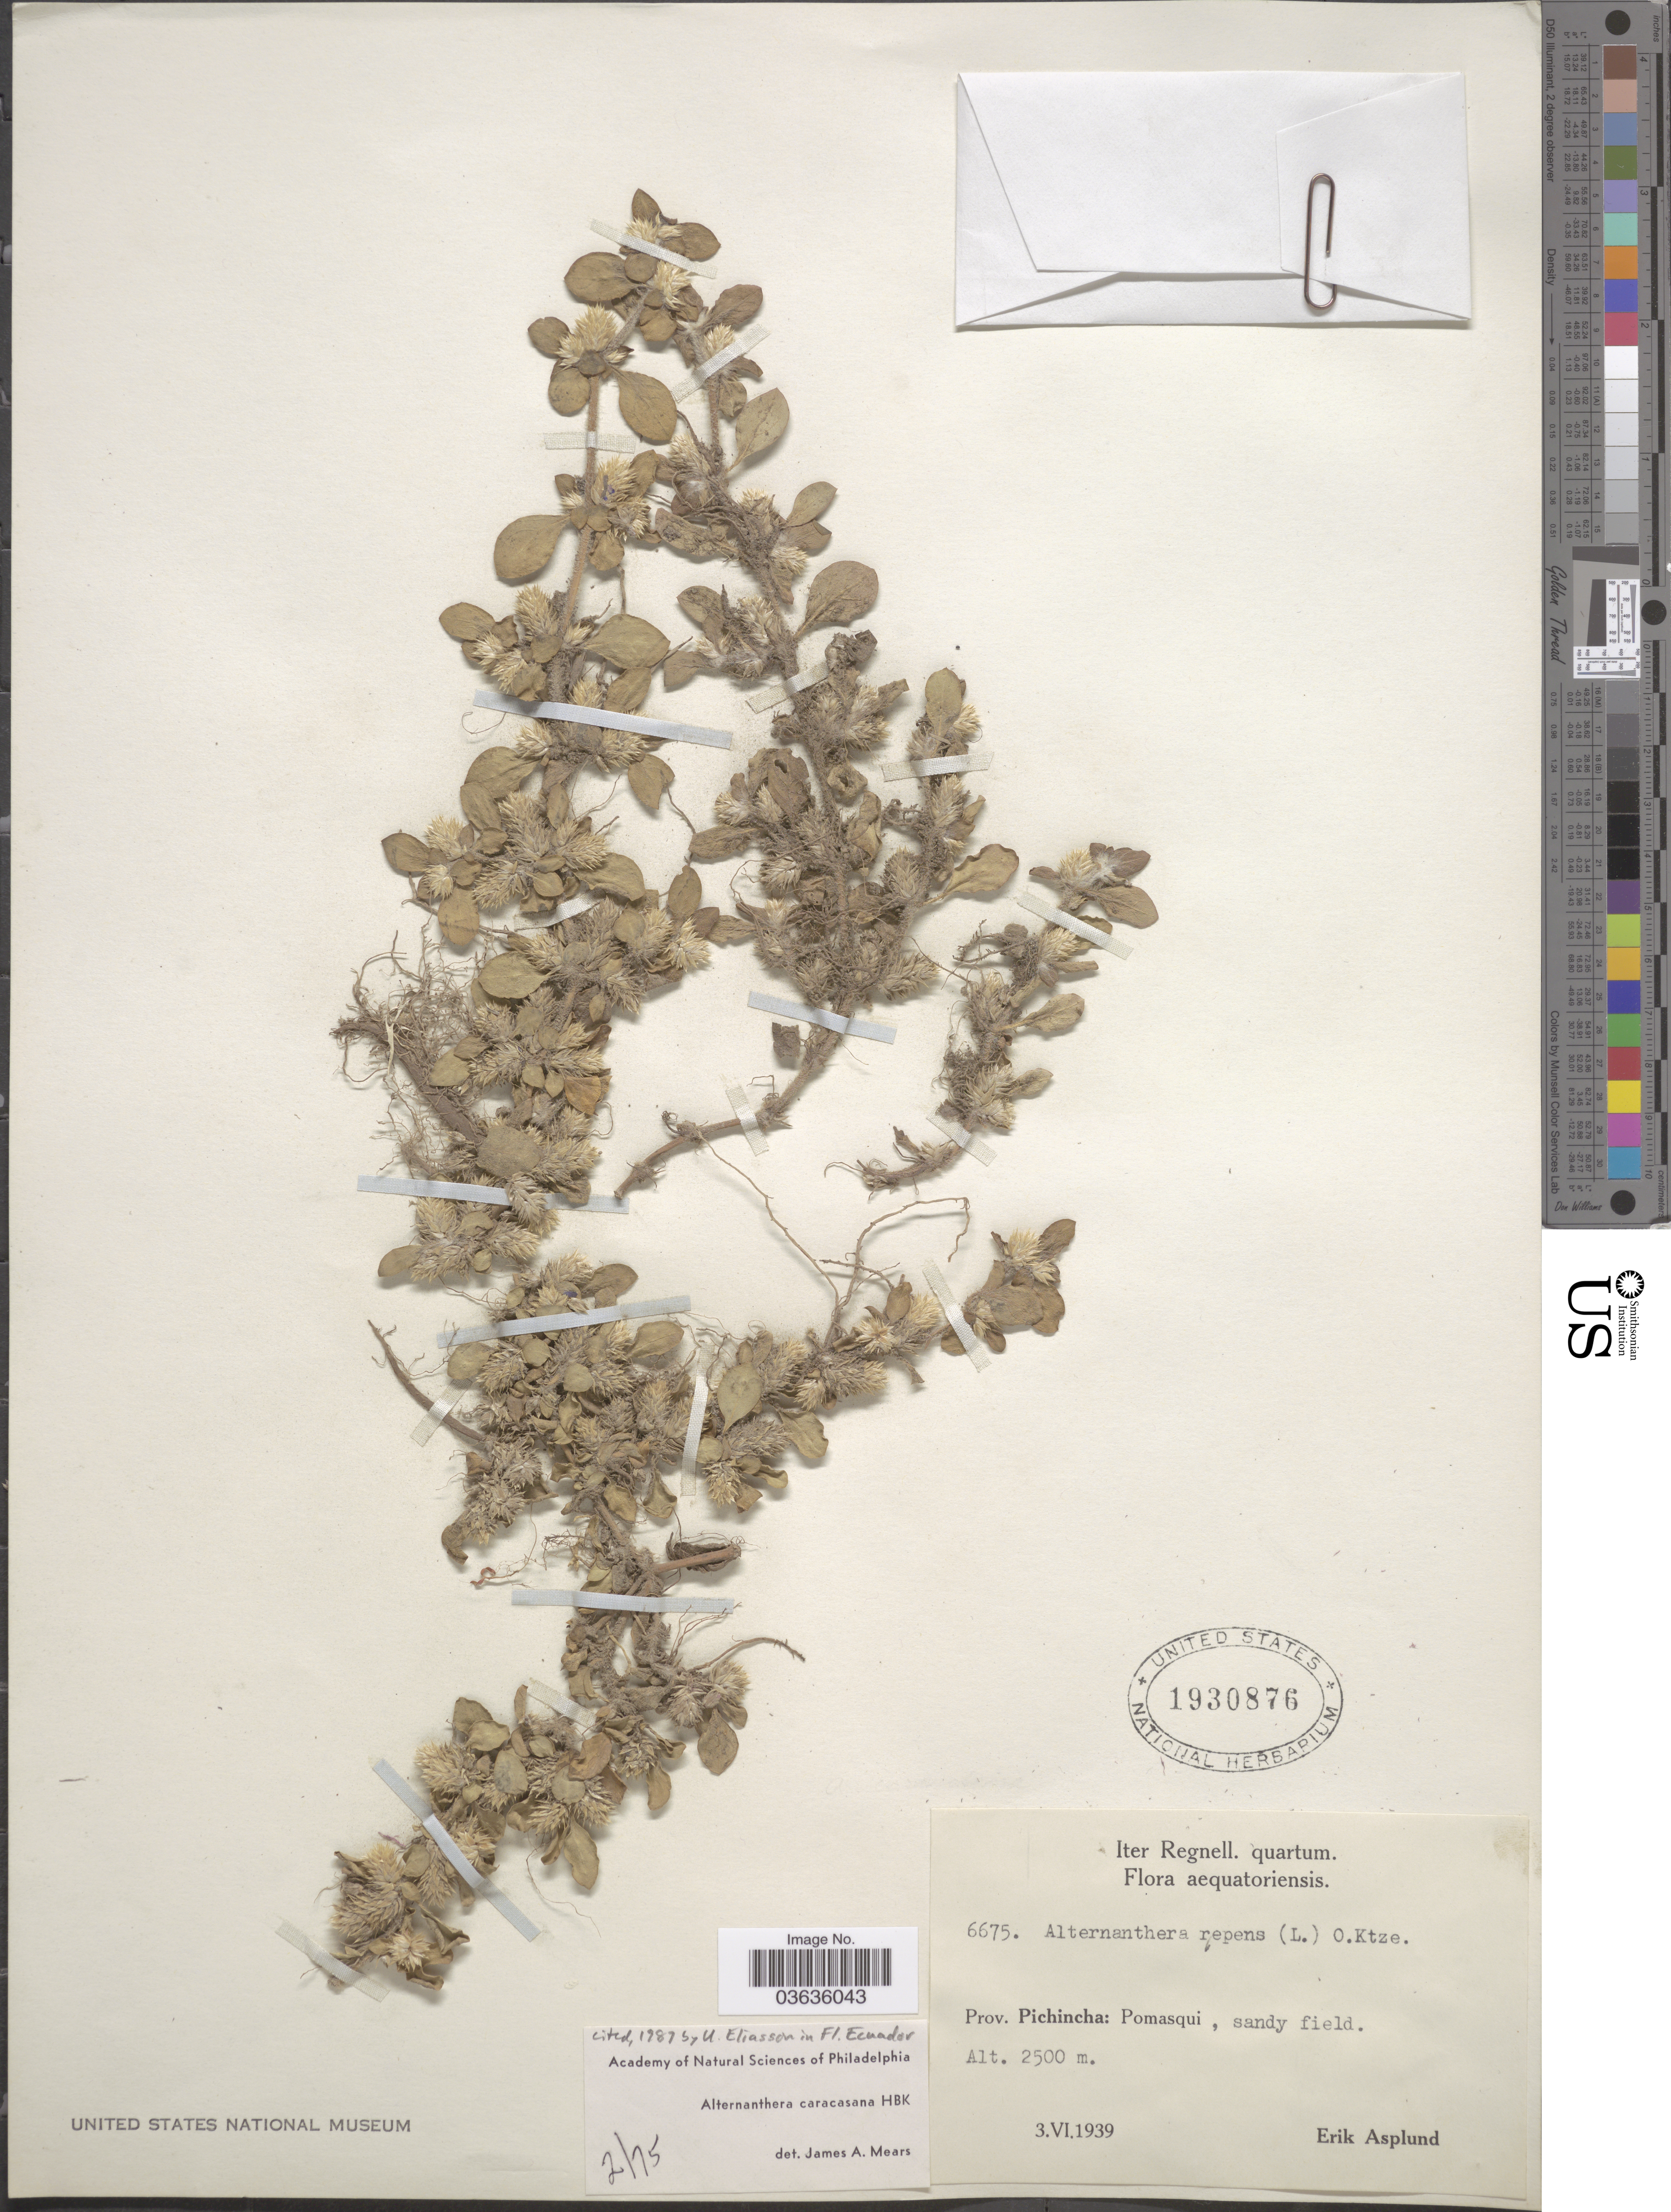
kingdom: Plantae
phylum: Tracheophyta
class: Magnoliopsida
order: Caryophyllales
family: Amaranthaceae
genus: Alternanthera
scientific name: Alternanthera caracasana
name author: Kunth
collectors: E. Asplund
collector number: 6675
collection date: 1939-06-03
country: Ecuador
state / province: Pichincha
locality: Pomasqui, sandy field.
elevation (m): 2500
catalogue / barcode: US 1930876